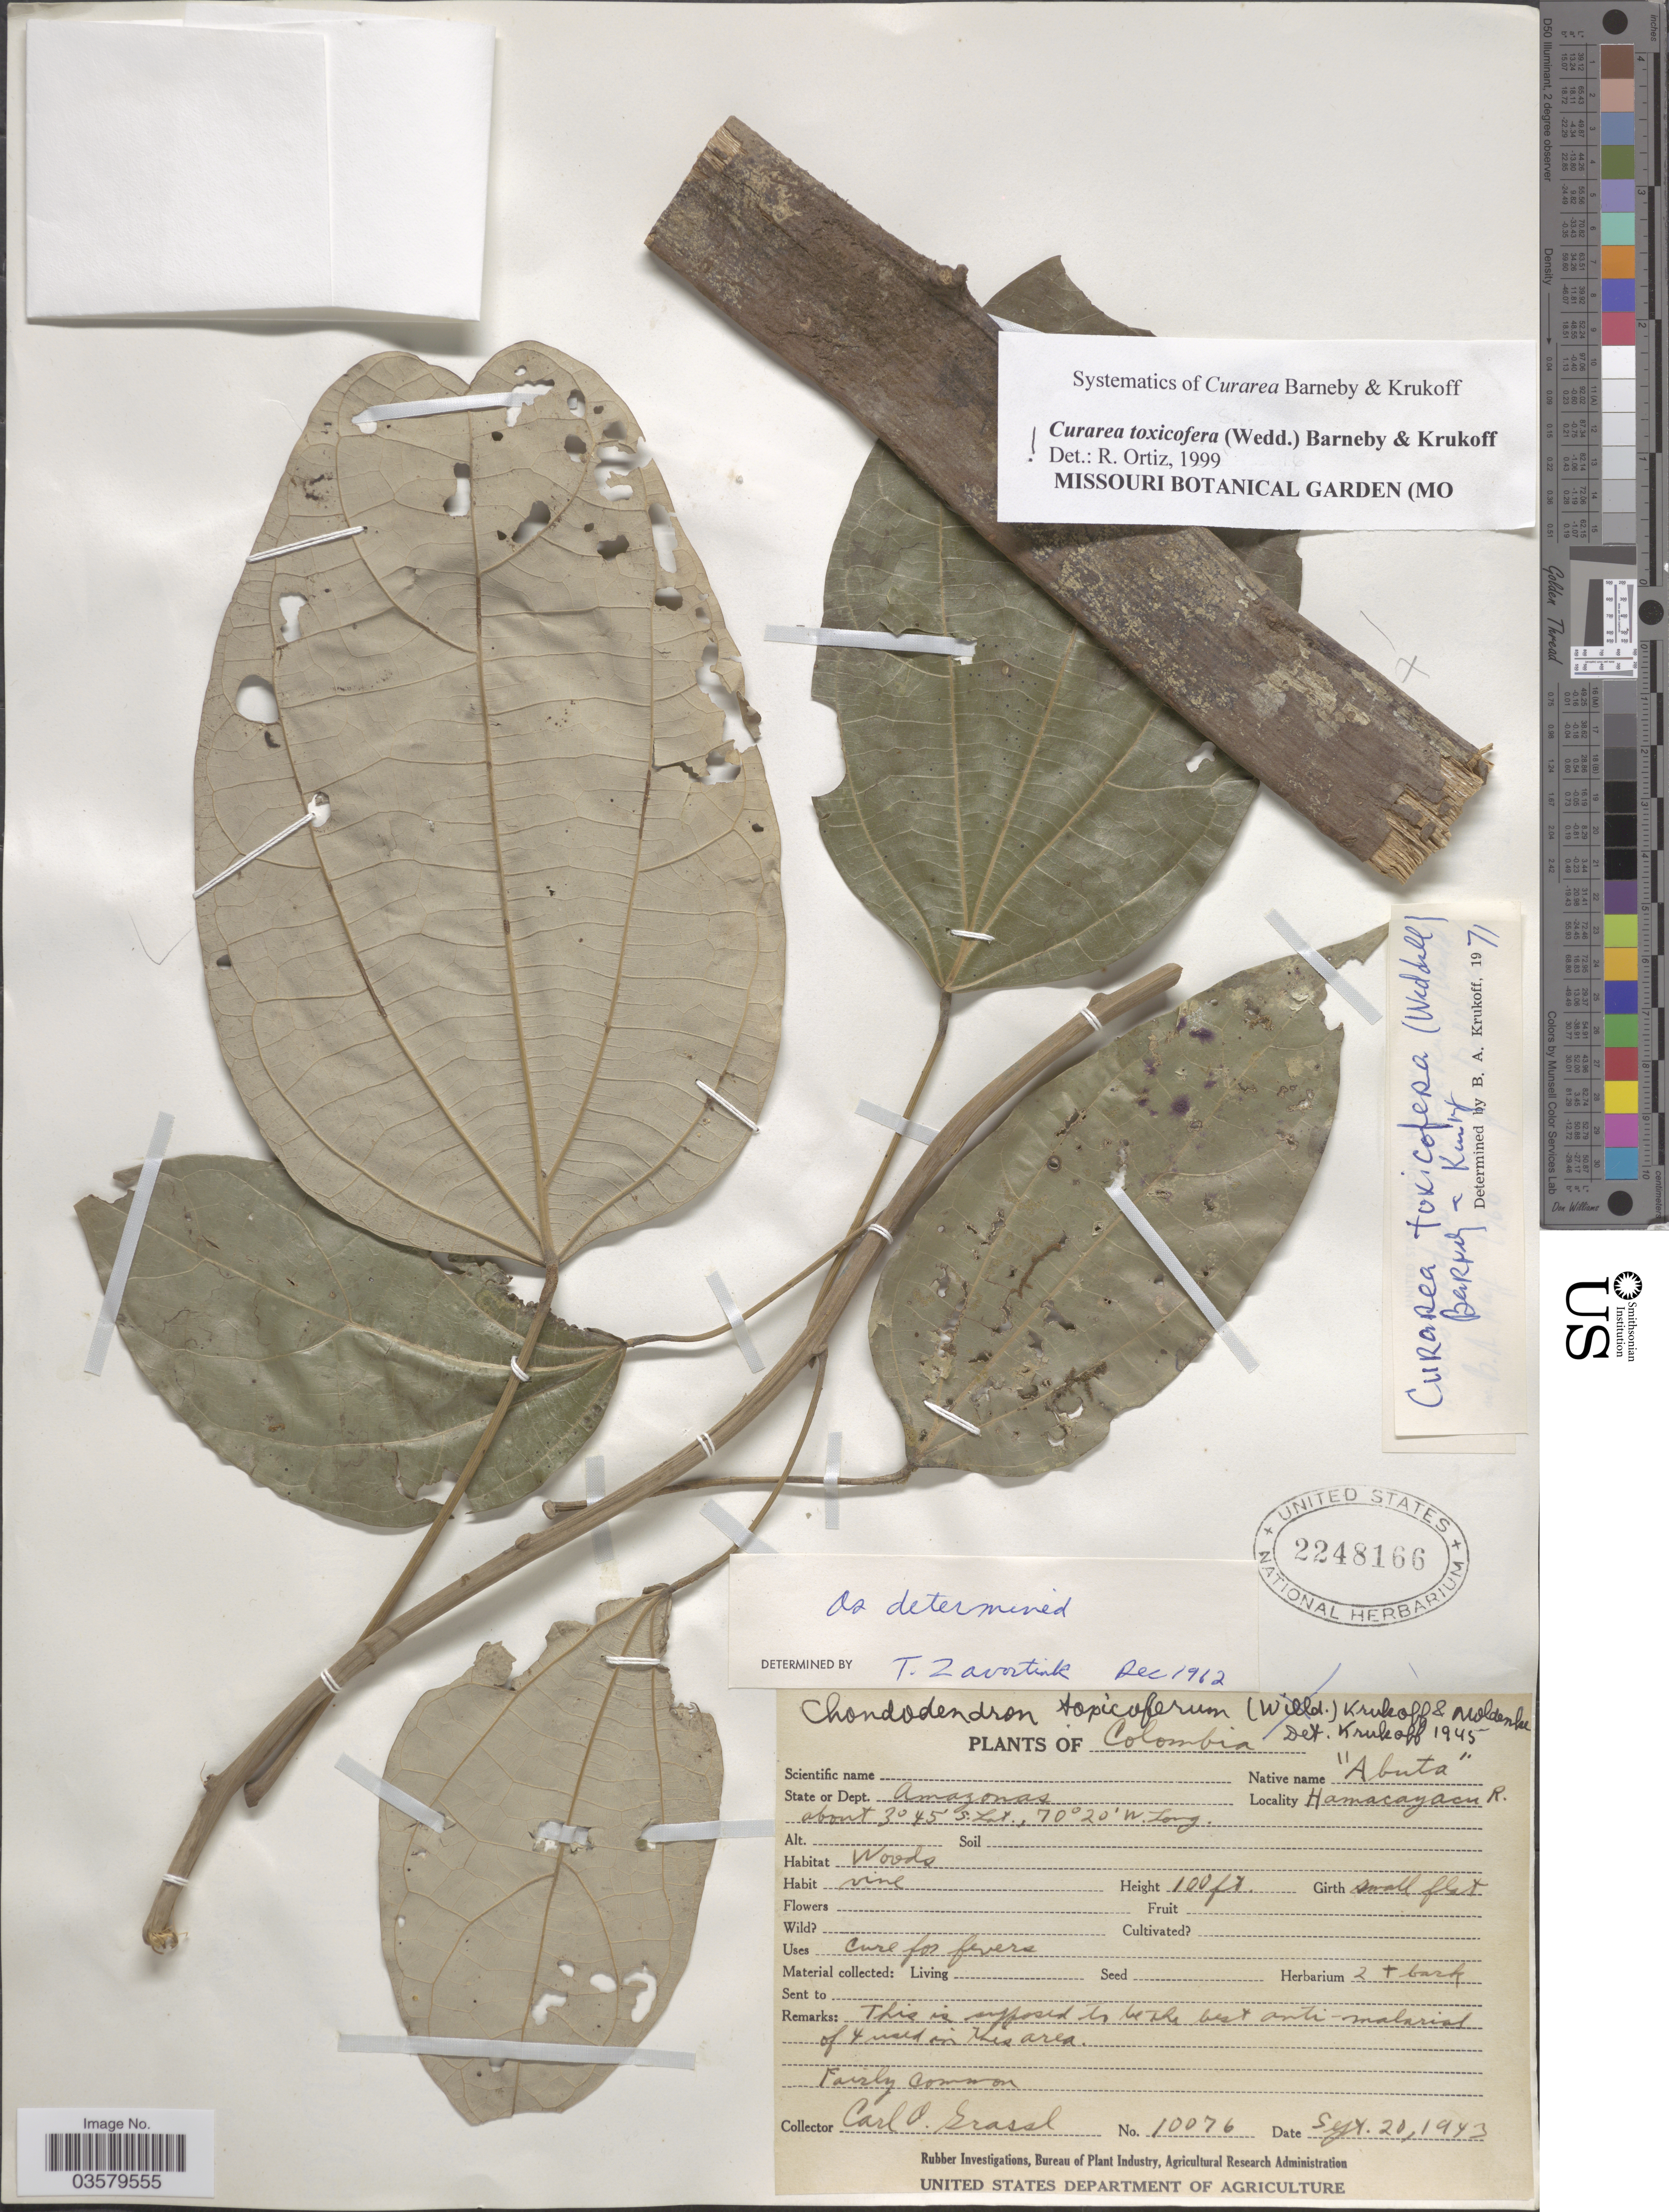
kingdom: Plantae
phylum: Tracheophyta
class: Magnoliopsida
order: Ranunculales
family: Menispermaceae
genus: Curarea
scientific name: Curarea toxicofera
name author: (Wedd.) Barneby & Krukoff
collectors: C. Grassl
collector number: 10076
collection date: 1943-09-20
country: Colombia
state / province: Amazônas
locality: Dept. Amazonas. Hamacayacu R.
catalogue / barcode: US 2248166